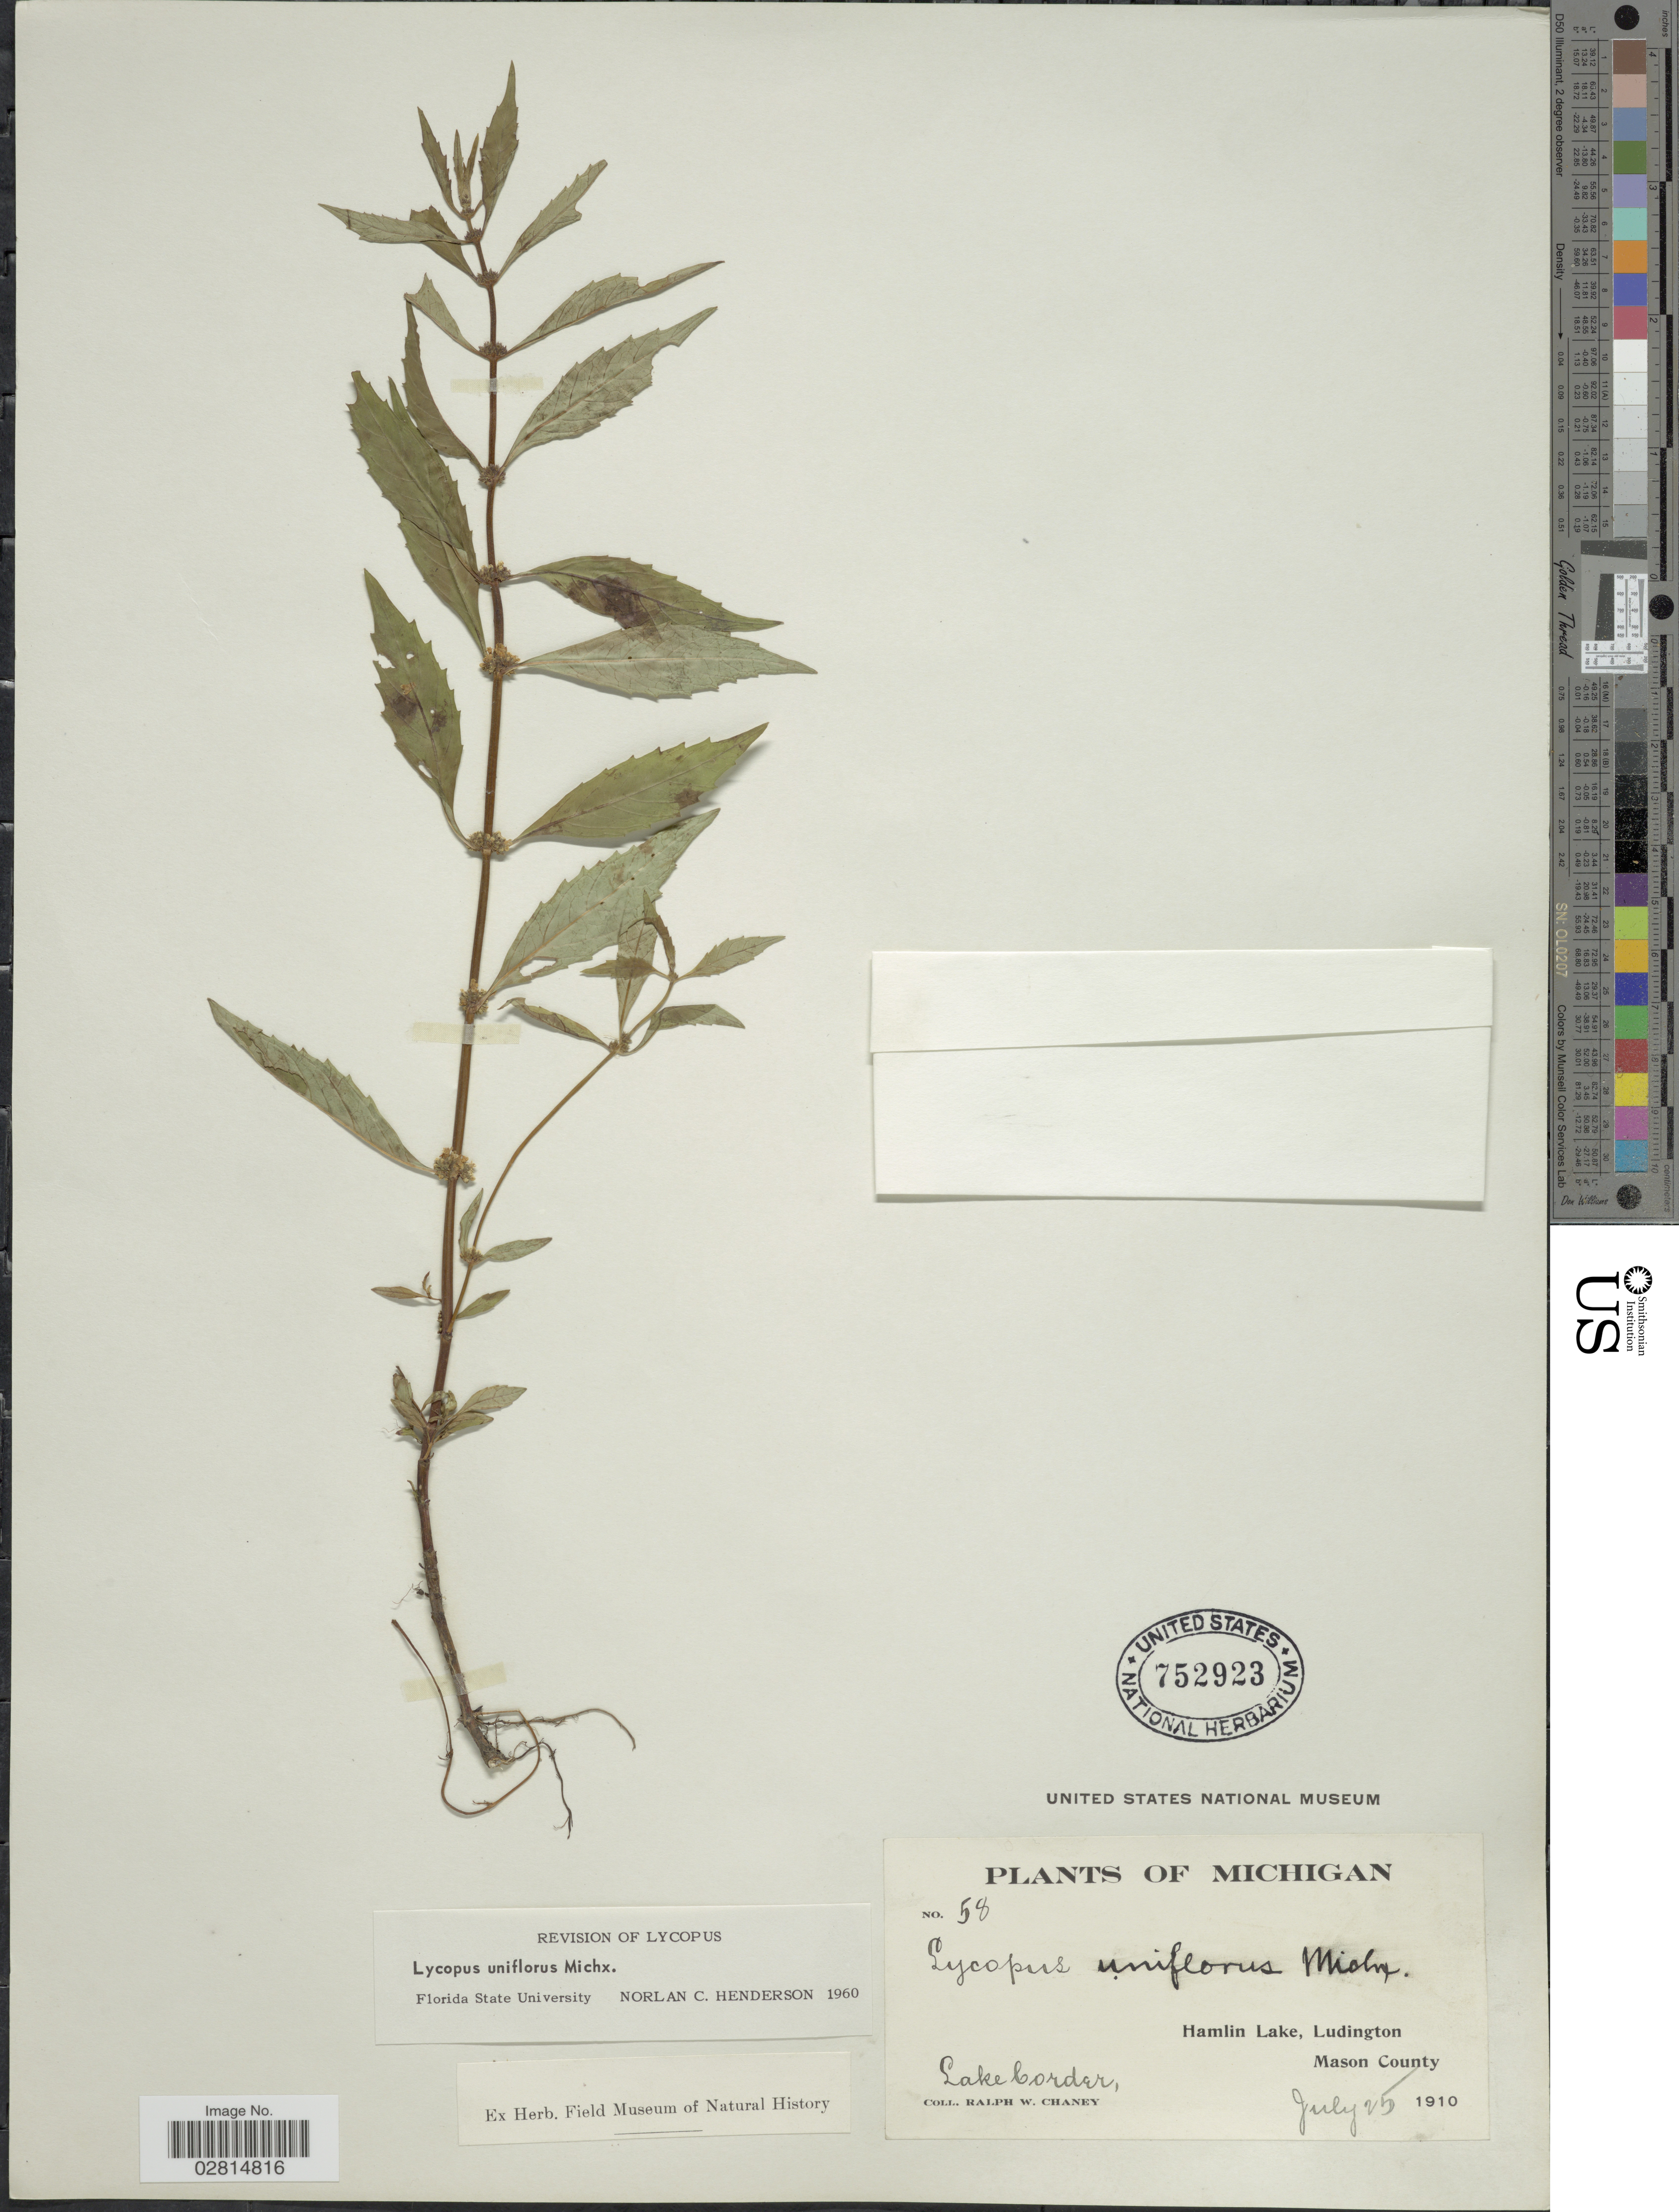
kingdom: Plantae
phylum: Tracheophyta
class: Magnoliopsida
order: Lamiales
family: Lamiaceae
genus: Lycopus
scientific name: Lycopus uniflorus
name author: Michx.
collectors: R. Chaney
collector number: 58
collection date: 1910-07-25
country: United States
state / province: Michigan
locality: Hamlin Lake, Ludington, Mason County, Lake border.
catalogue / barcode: US 752923